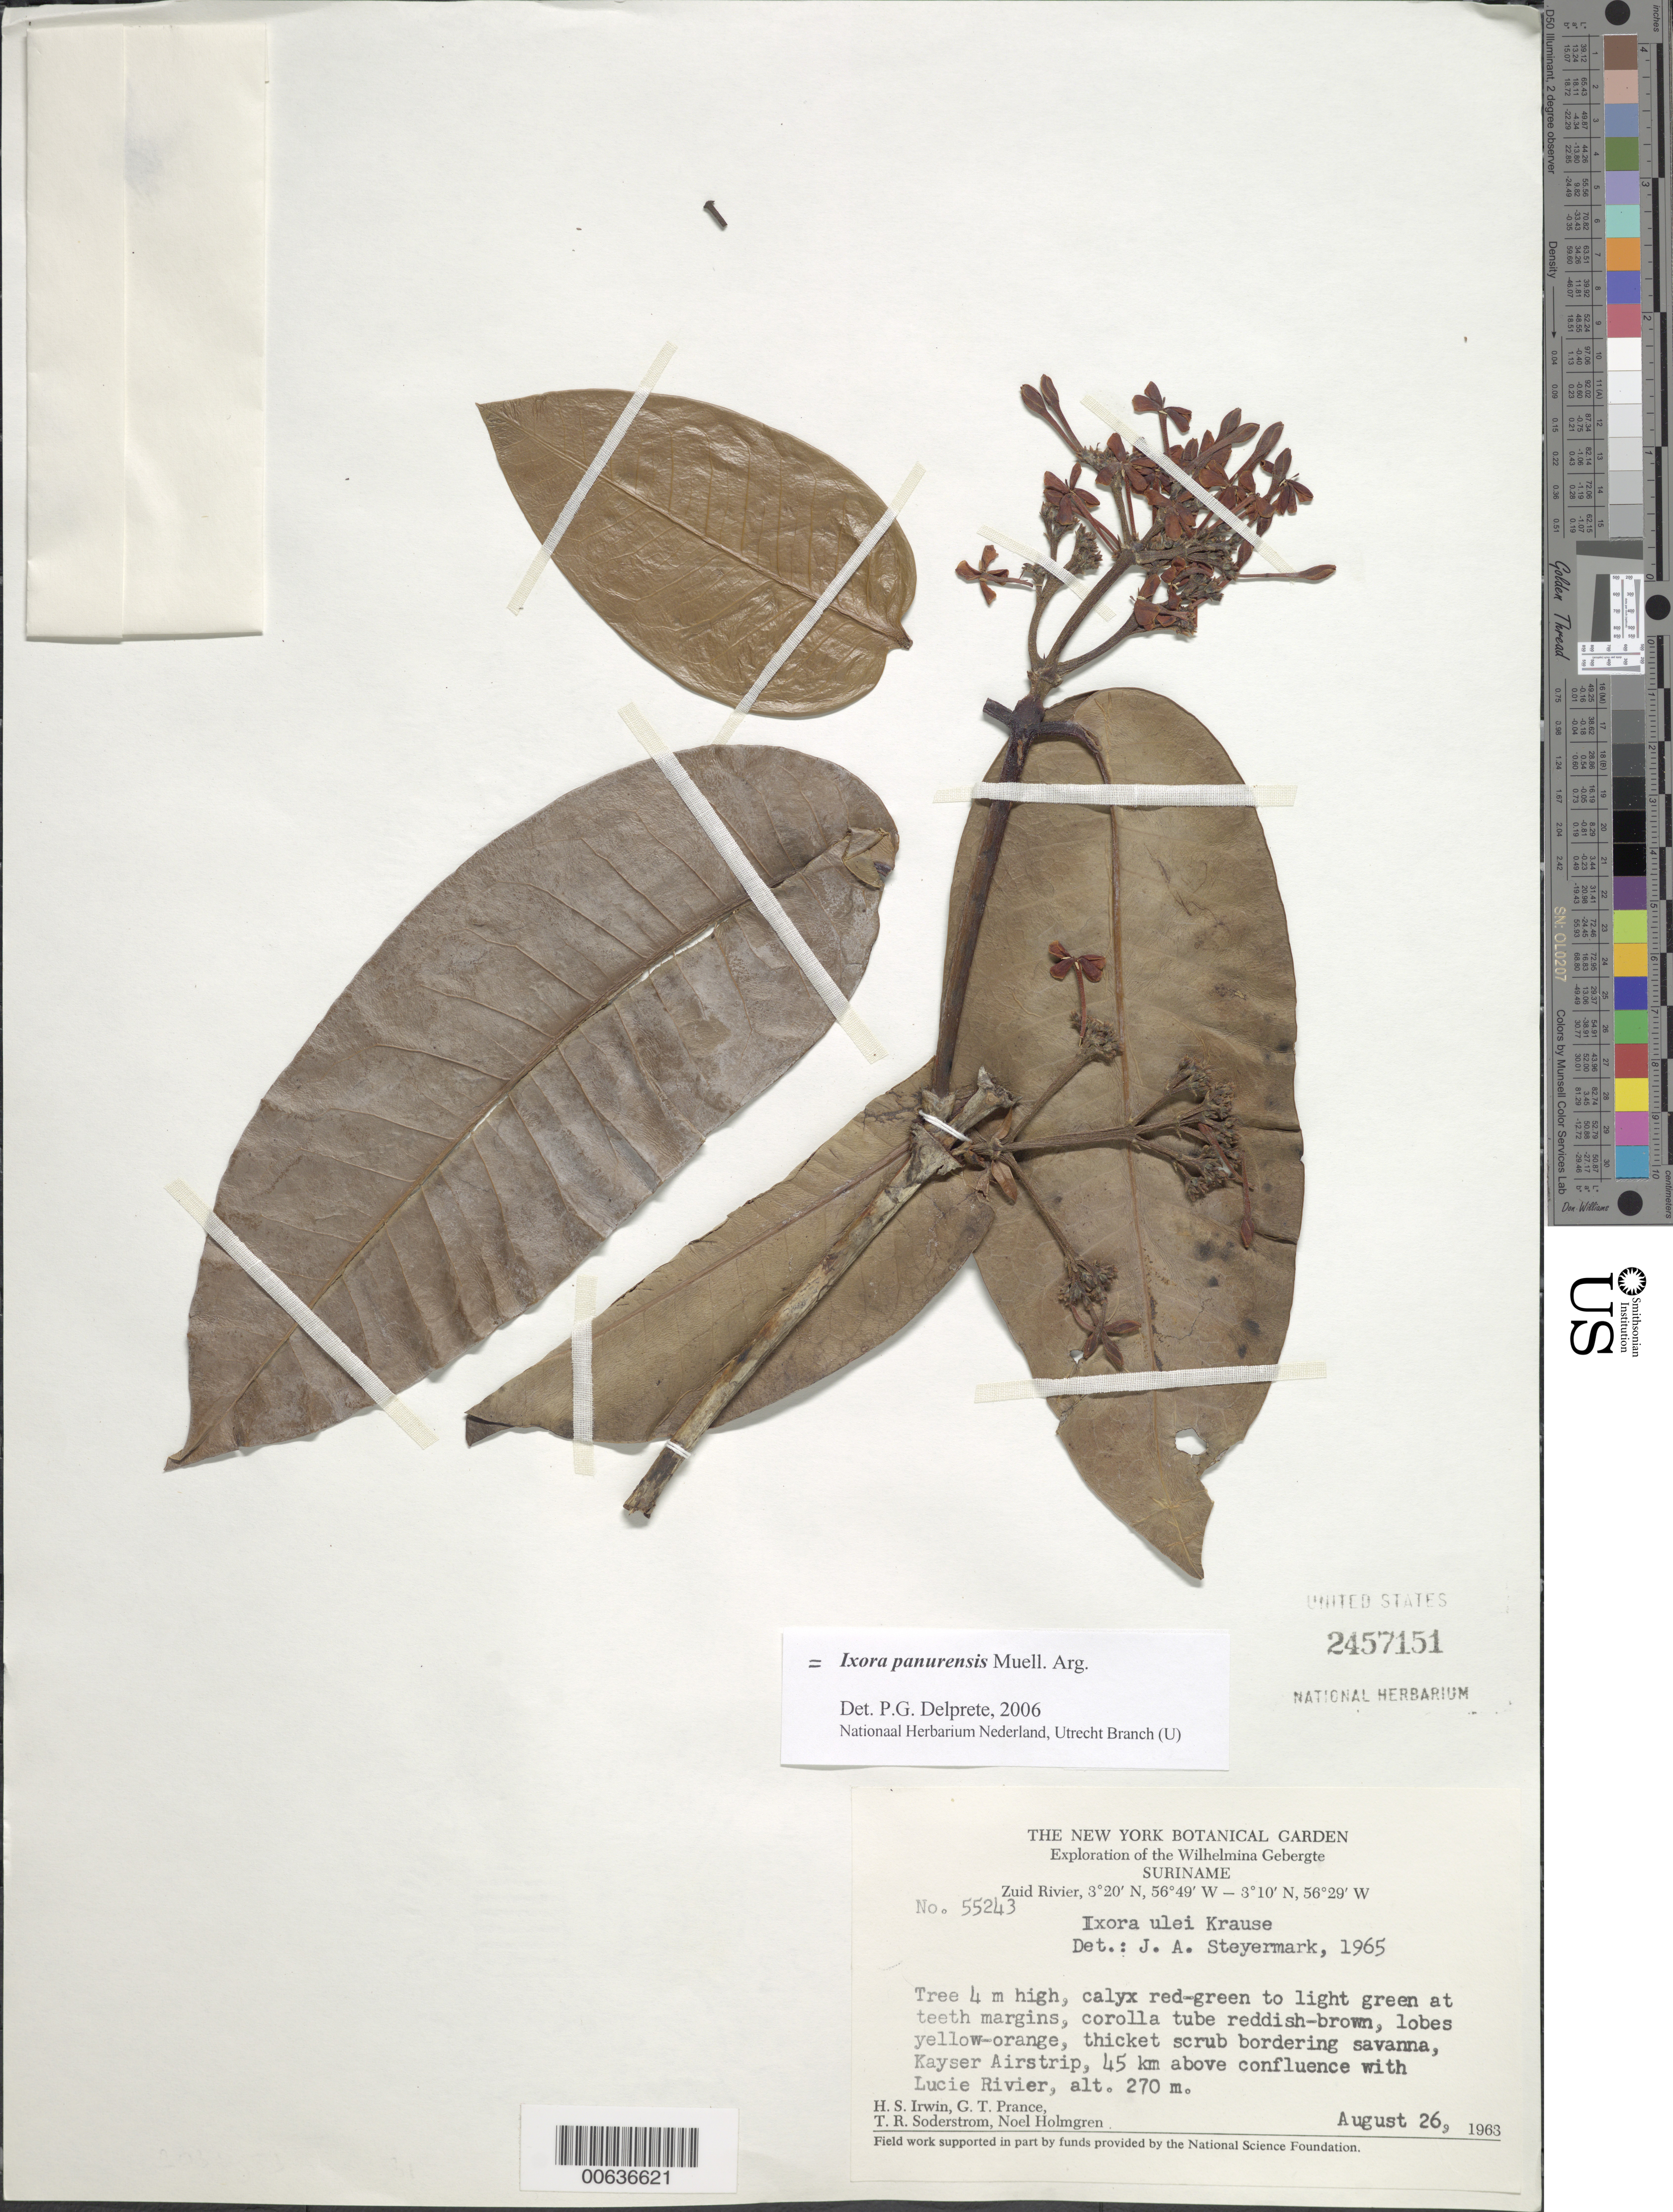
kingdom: Plantae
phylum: Tracheophyta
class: Magnoliopsida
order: Gentianales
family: Rubiaceae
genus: Ixora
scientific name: Ixora panurensis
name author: Müll. Arg.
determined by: Delprete, P. G., Herb. de Guyane Cay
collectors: H. Irwin, G. T. Prance, T. R. Soderstrom & N. H. Holmgren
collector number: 55243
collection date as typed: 26-Aug-63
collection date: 1963-08-26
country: Suriname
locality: Kayser Airstrip, Zuid R., 45 km above confl. with Lucie R., Wilhelmina Gebergte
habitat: Thicket scrub bordering savanna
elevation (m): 270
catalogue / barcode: US 2457151